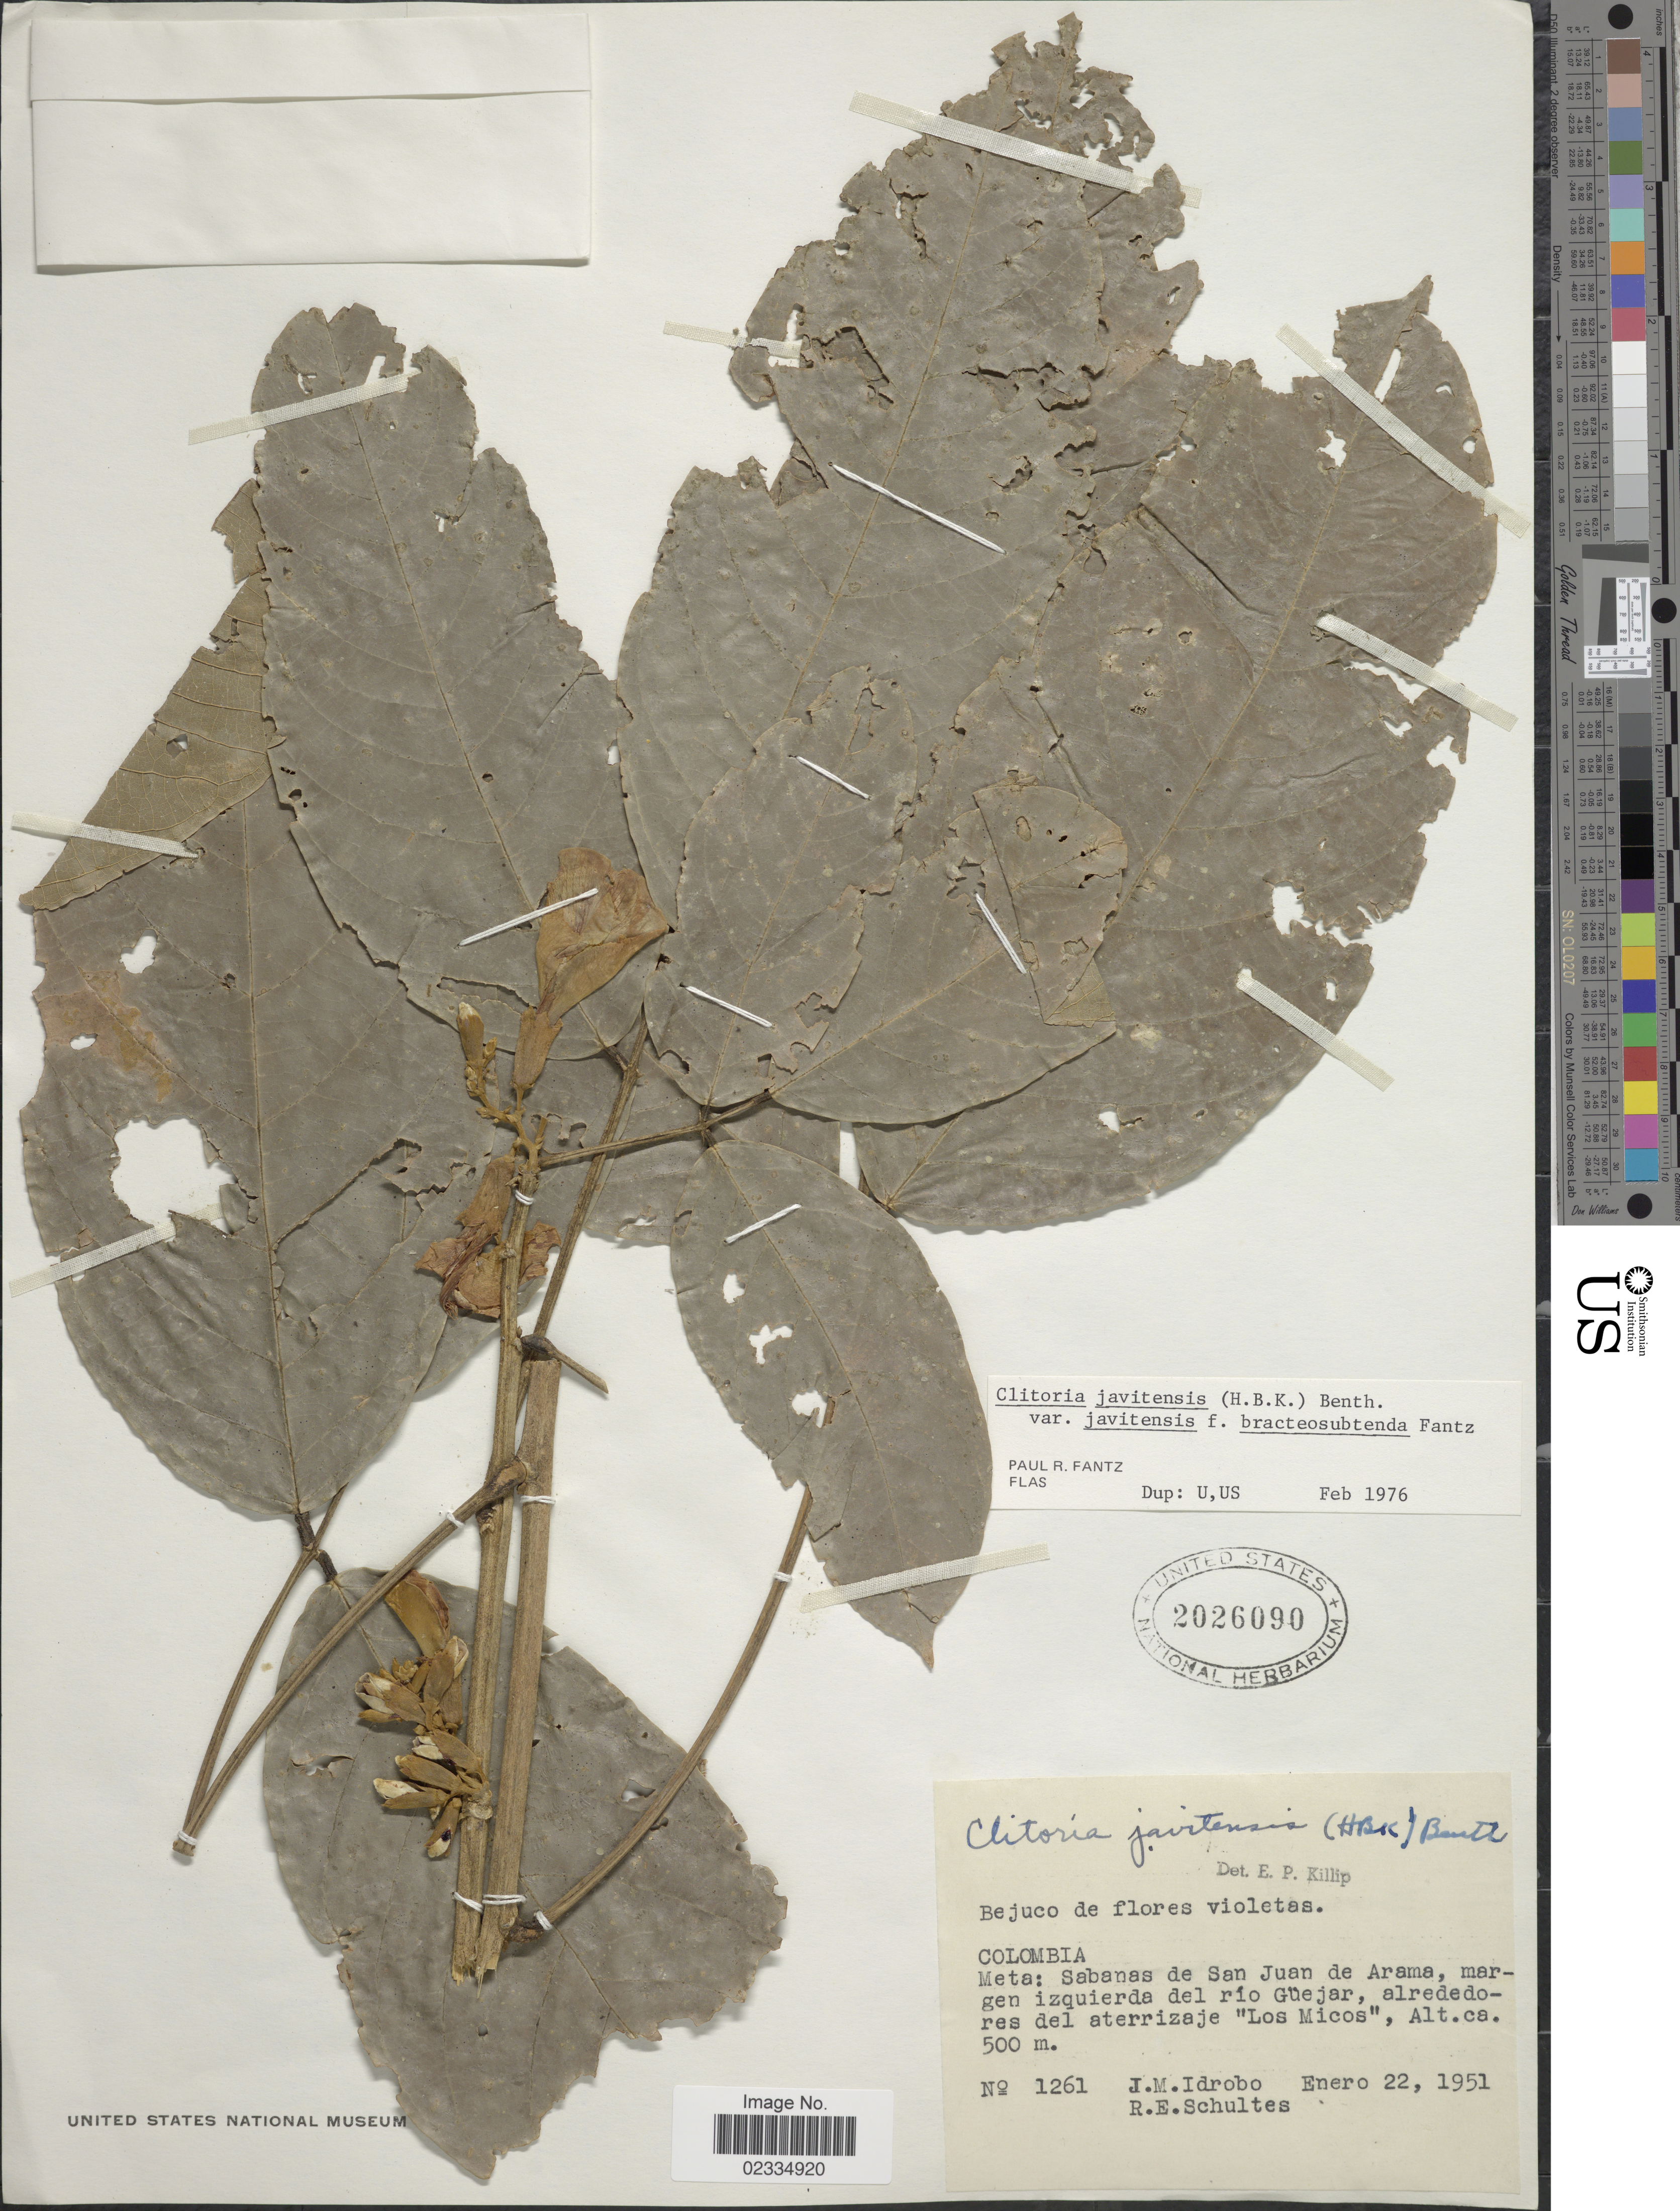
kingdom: Plantae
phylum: Tracheophyta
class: Magnoliopsida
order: Fabales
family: Fabaceae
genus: Clitoria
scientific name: Clitoria javitensis f. bracteosubtenda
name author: Fantz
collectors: J. M. Idrobo & R. E. Schultes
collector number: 1261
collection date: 1951-01-22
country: Colombia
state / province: Meta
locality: Sabanas de San Juan de Arama, margen izquierda del rio Guejar, alrededores del aterrizaje "Los Micos"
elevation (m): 500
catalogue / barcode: US 2026090